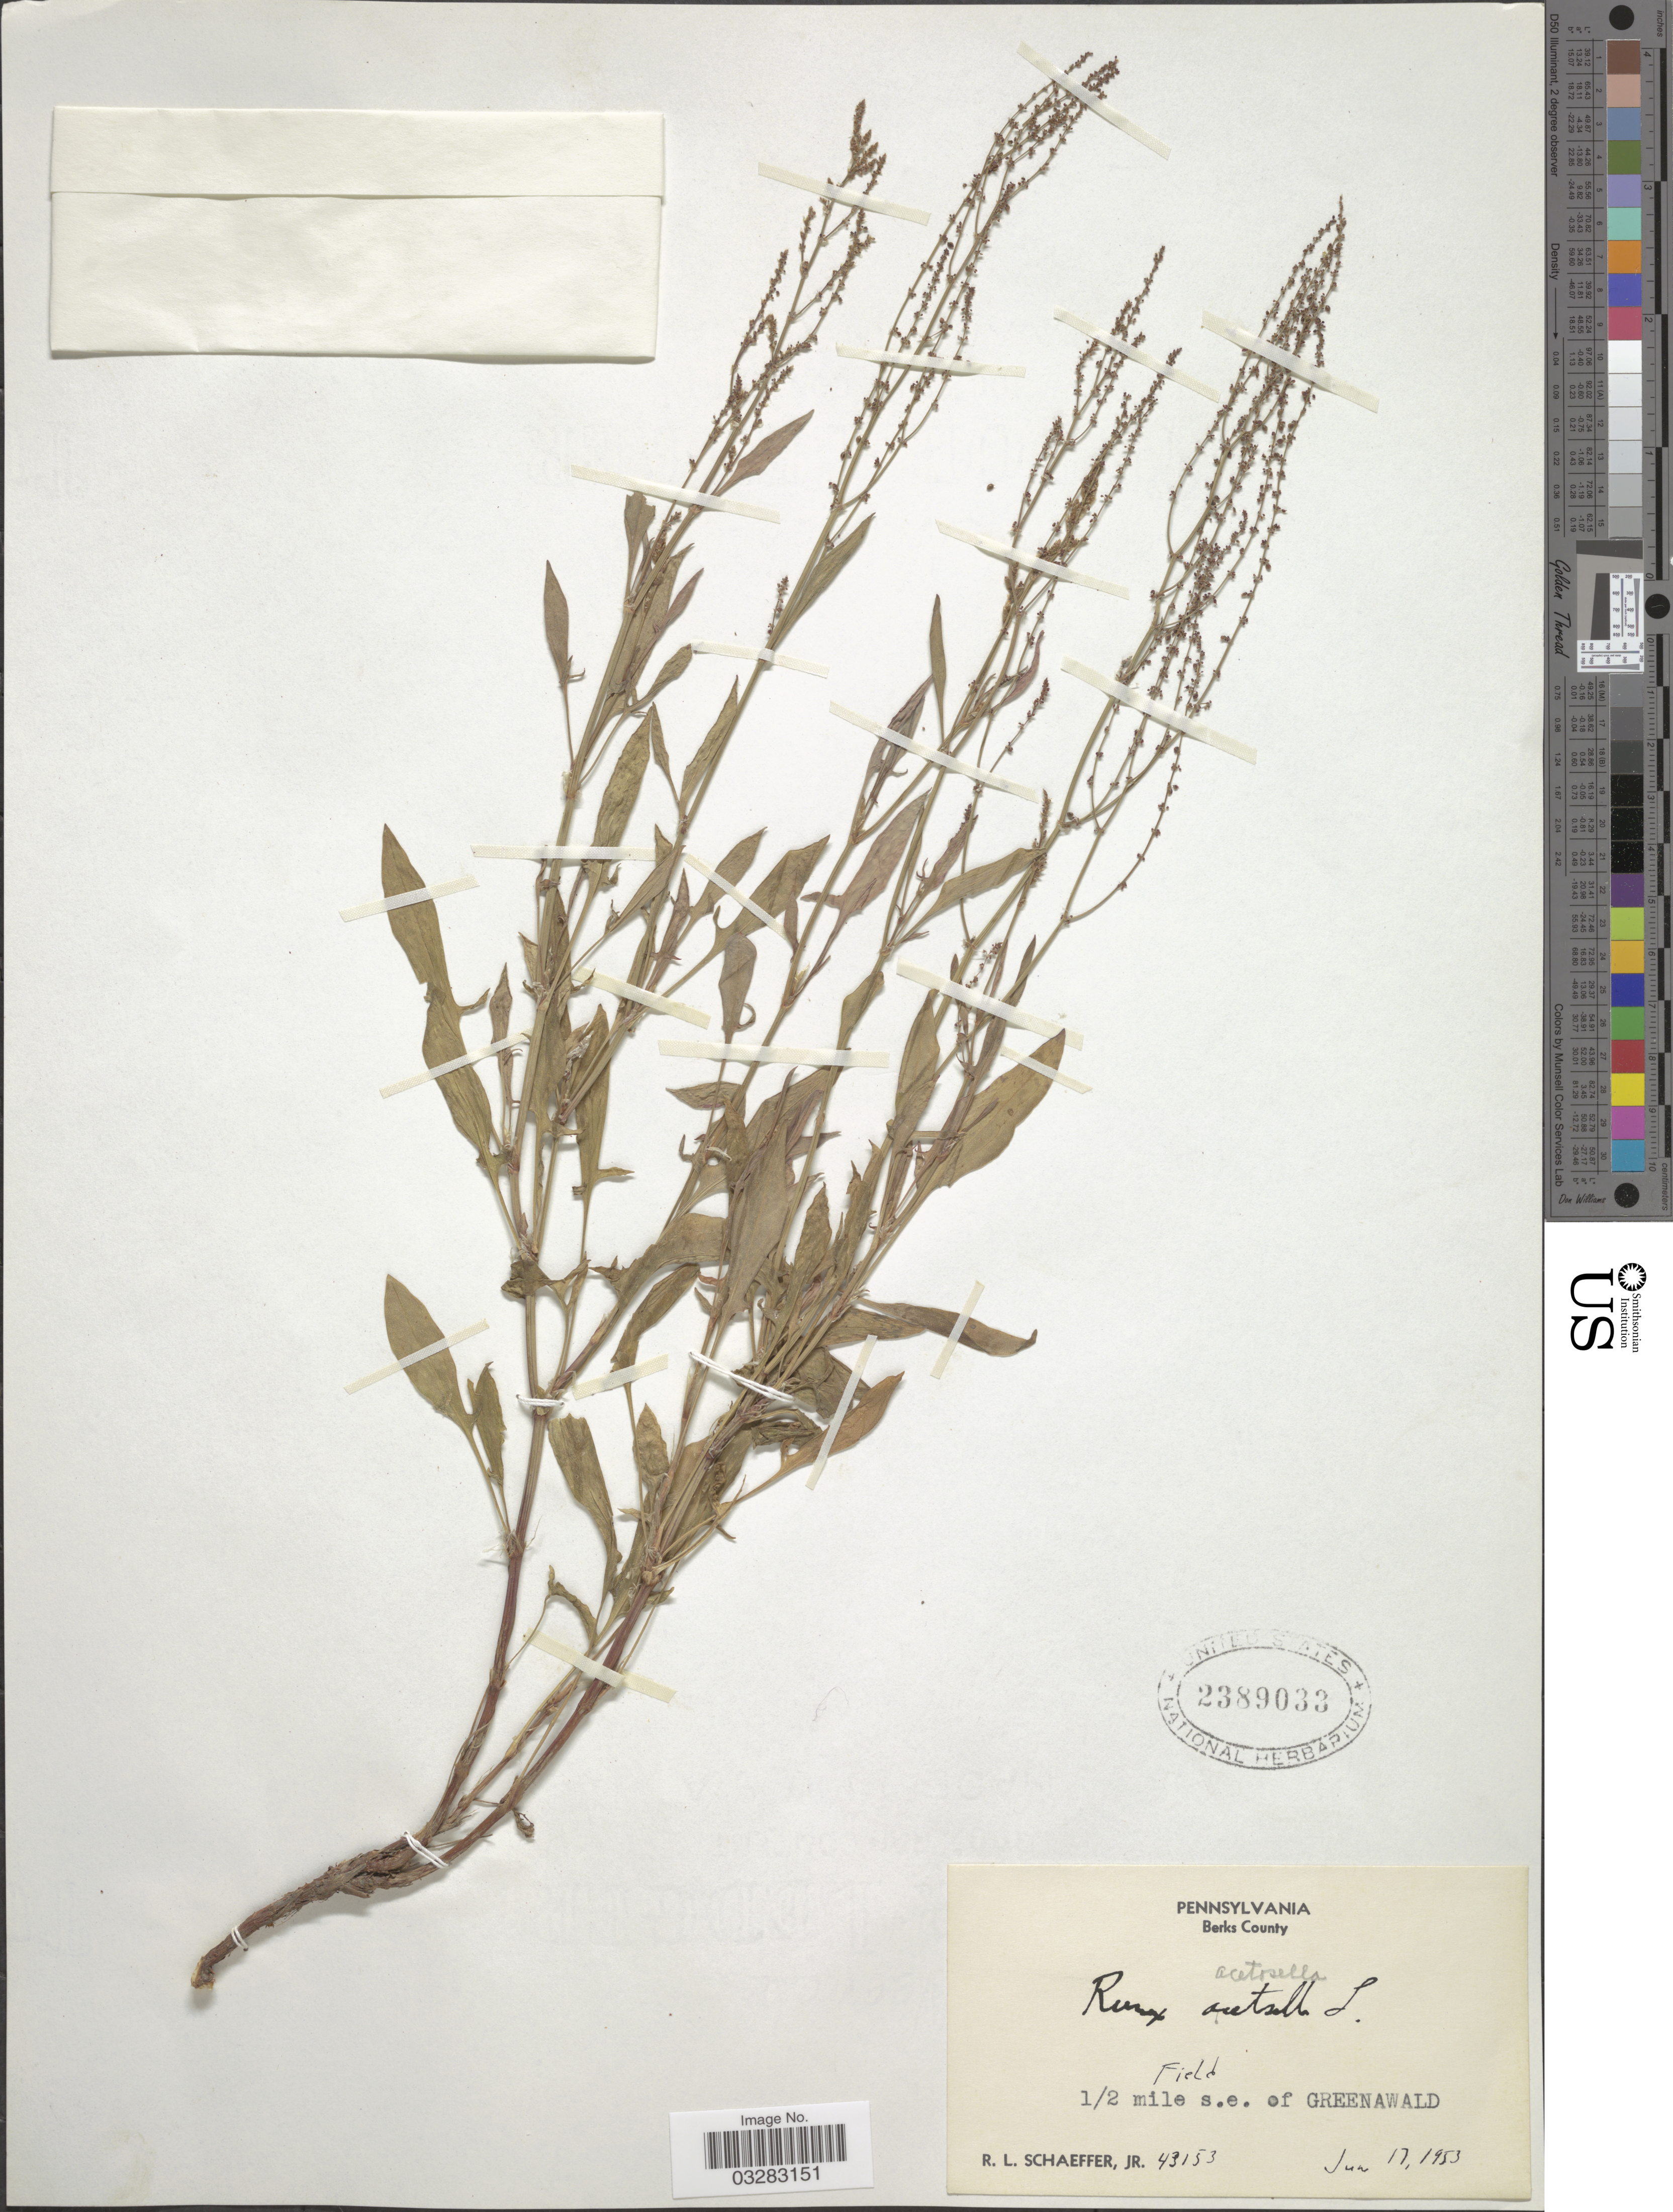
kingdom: Plantae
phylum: Tracheophyta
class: Magnoliopsida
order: Caryophyllales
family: Polygonaceae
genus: Rumex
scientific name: Rumex acetosella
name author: L.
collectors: R. L. Schaeffer Jr.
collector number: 43153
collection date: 1953-06-17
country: United States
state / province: Pennsylvania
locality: Berks County. ½ mile s.e. of Greenawald.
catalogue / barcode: US 2389033